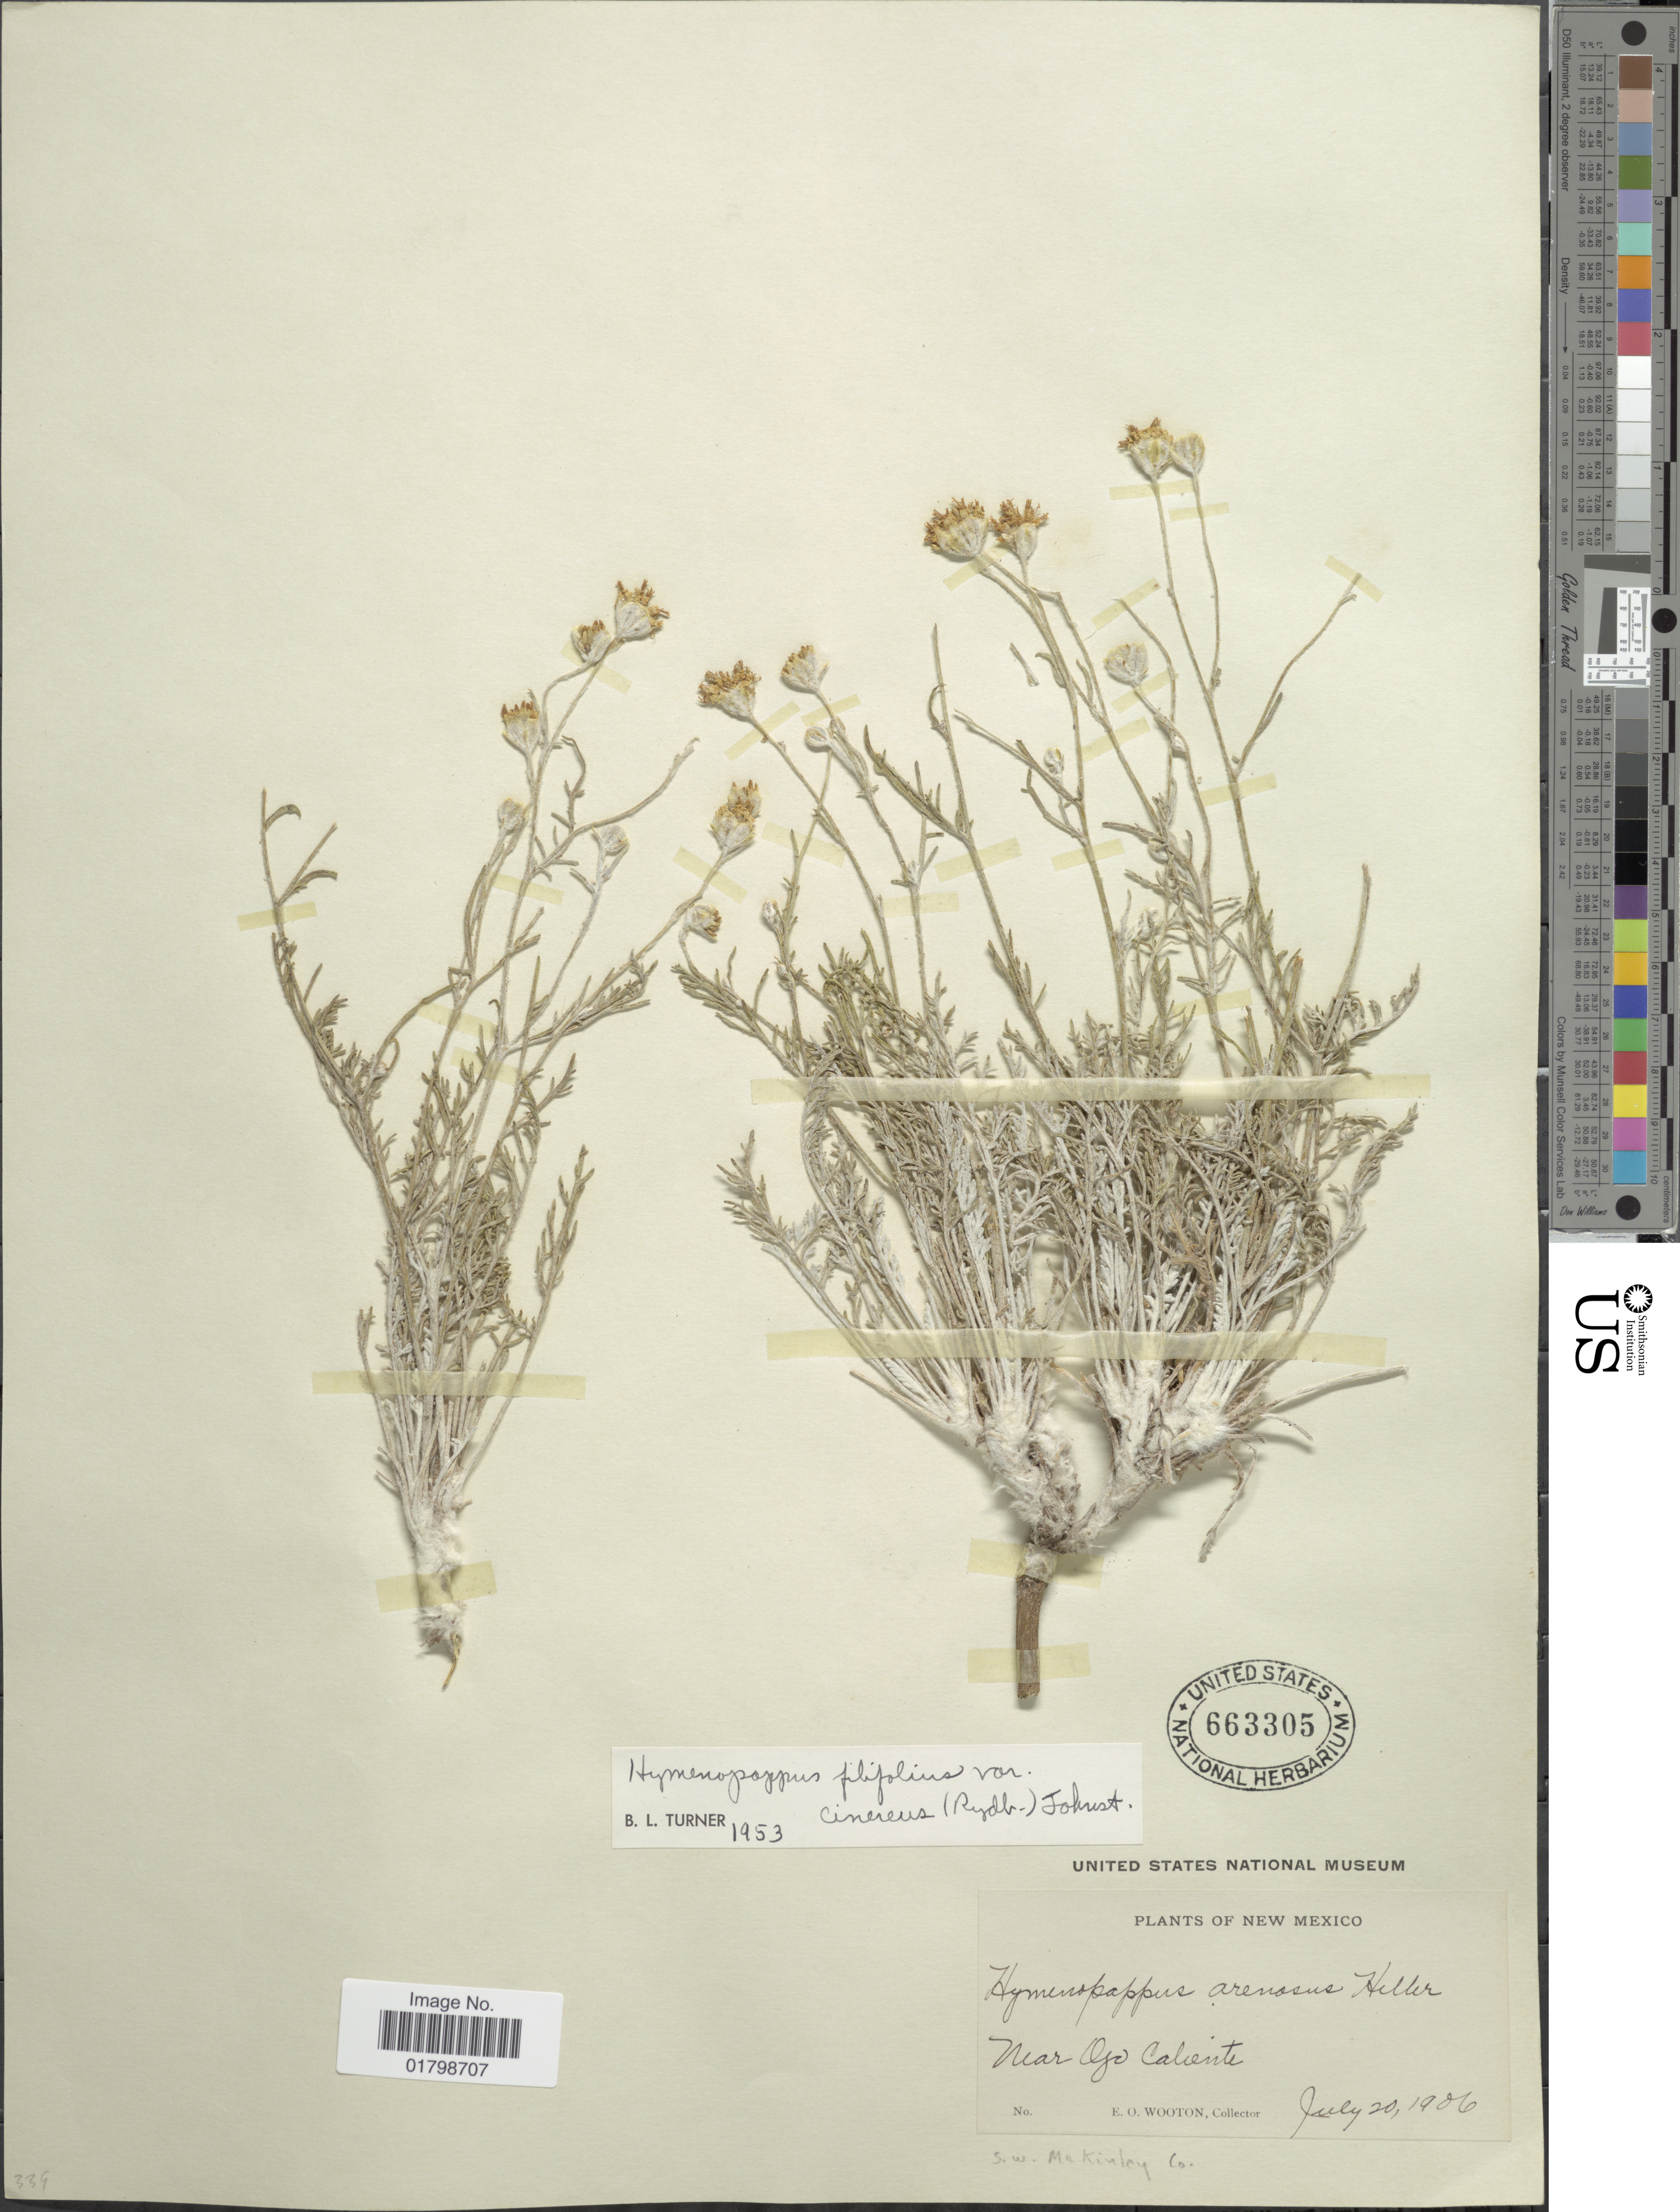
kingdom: Plantae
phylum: Tracheophyta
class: Magnoliopsida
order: Asterales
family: Asteraceae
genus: Hymenopappus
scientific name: Hymenopappus filifolius var. cinereus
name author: (Rydb.) I.M. Johnst.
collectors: E. O. Wooton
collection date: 1906-07-20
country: United States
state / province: New Mexico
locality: Near Ojo Caliente, s.w. McKinley Co.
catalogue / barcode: US 663305